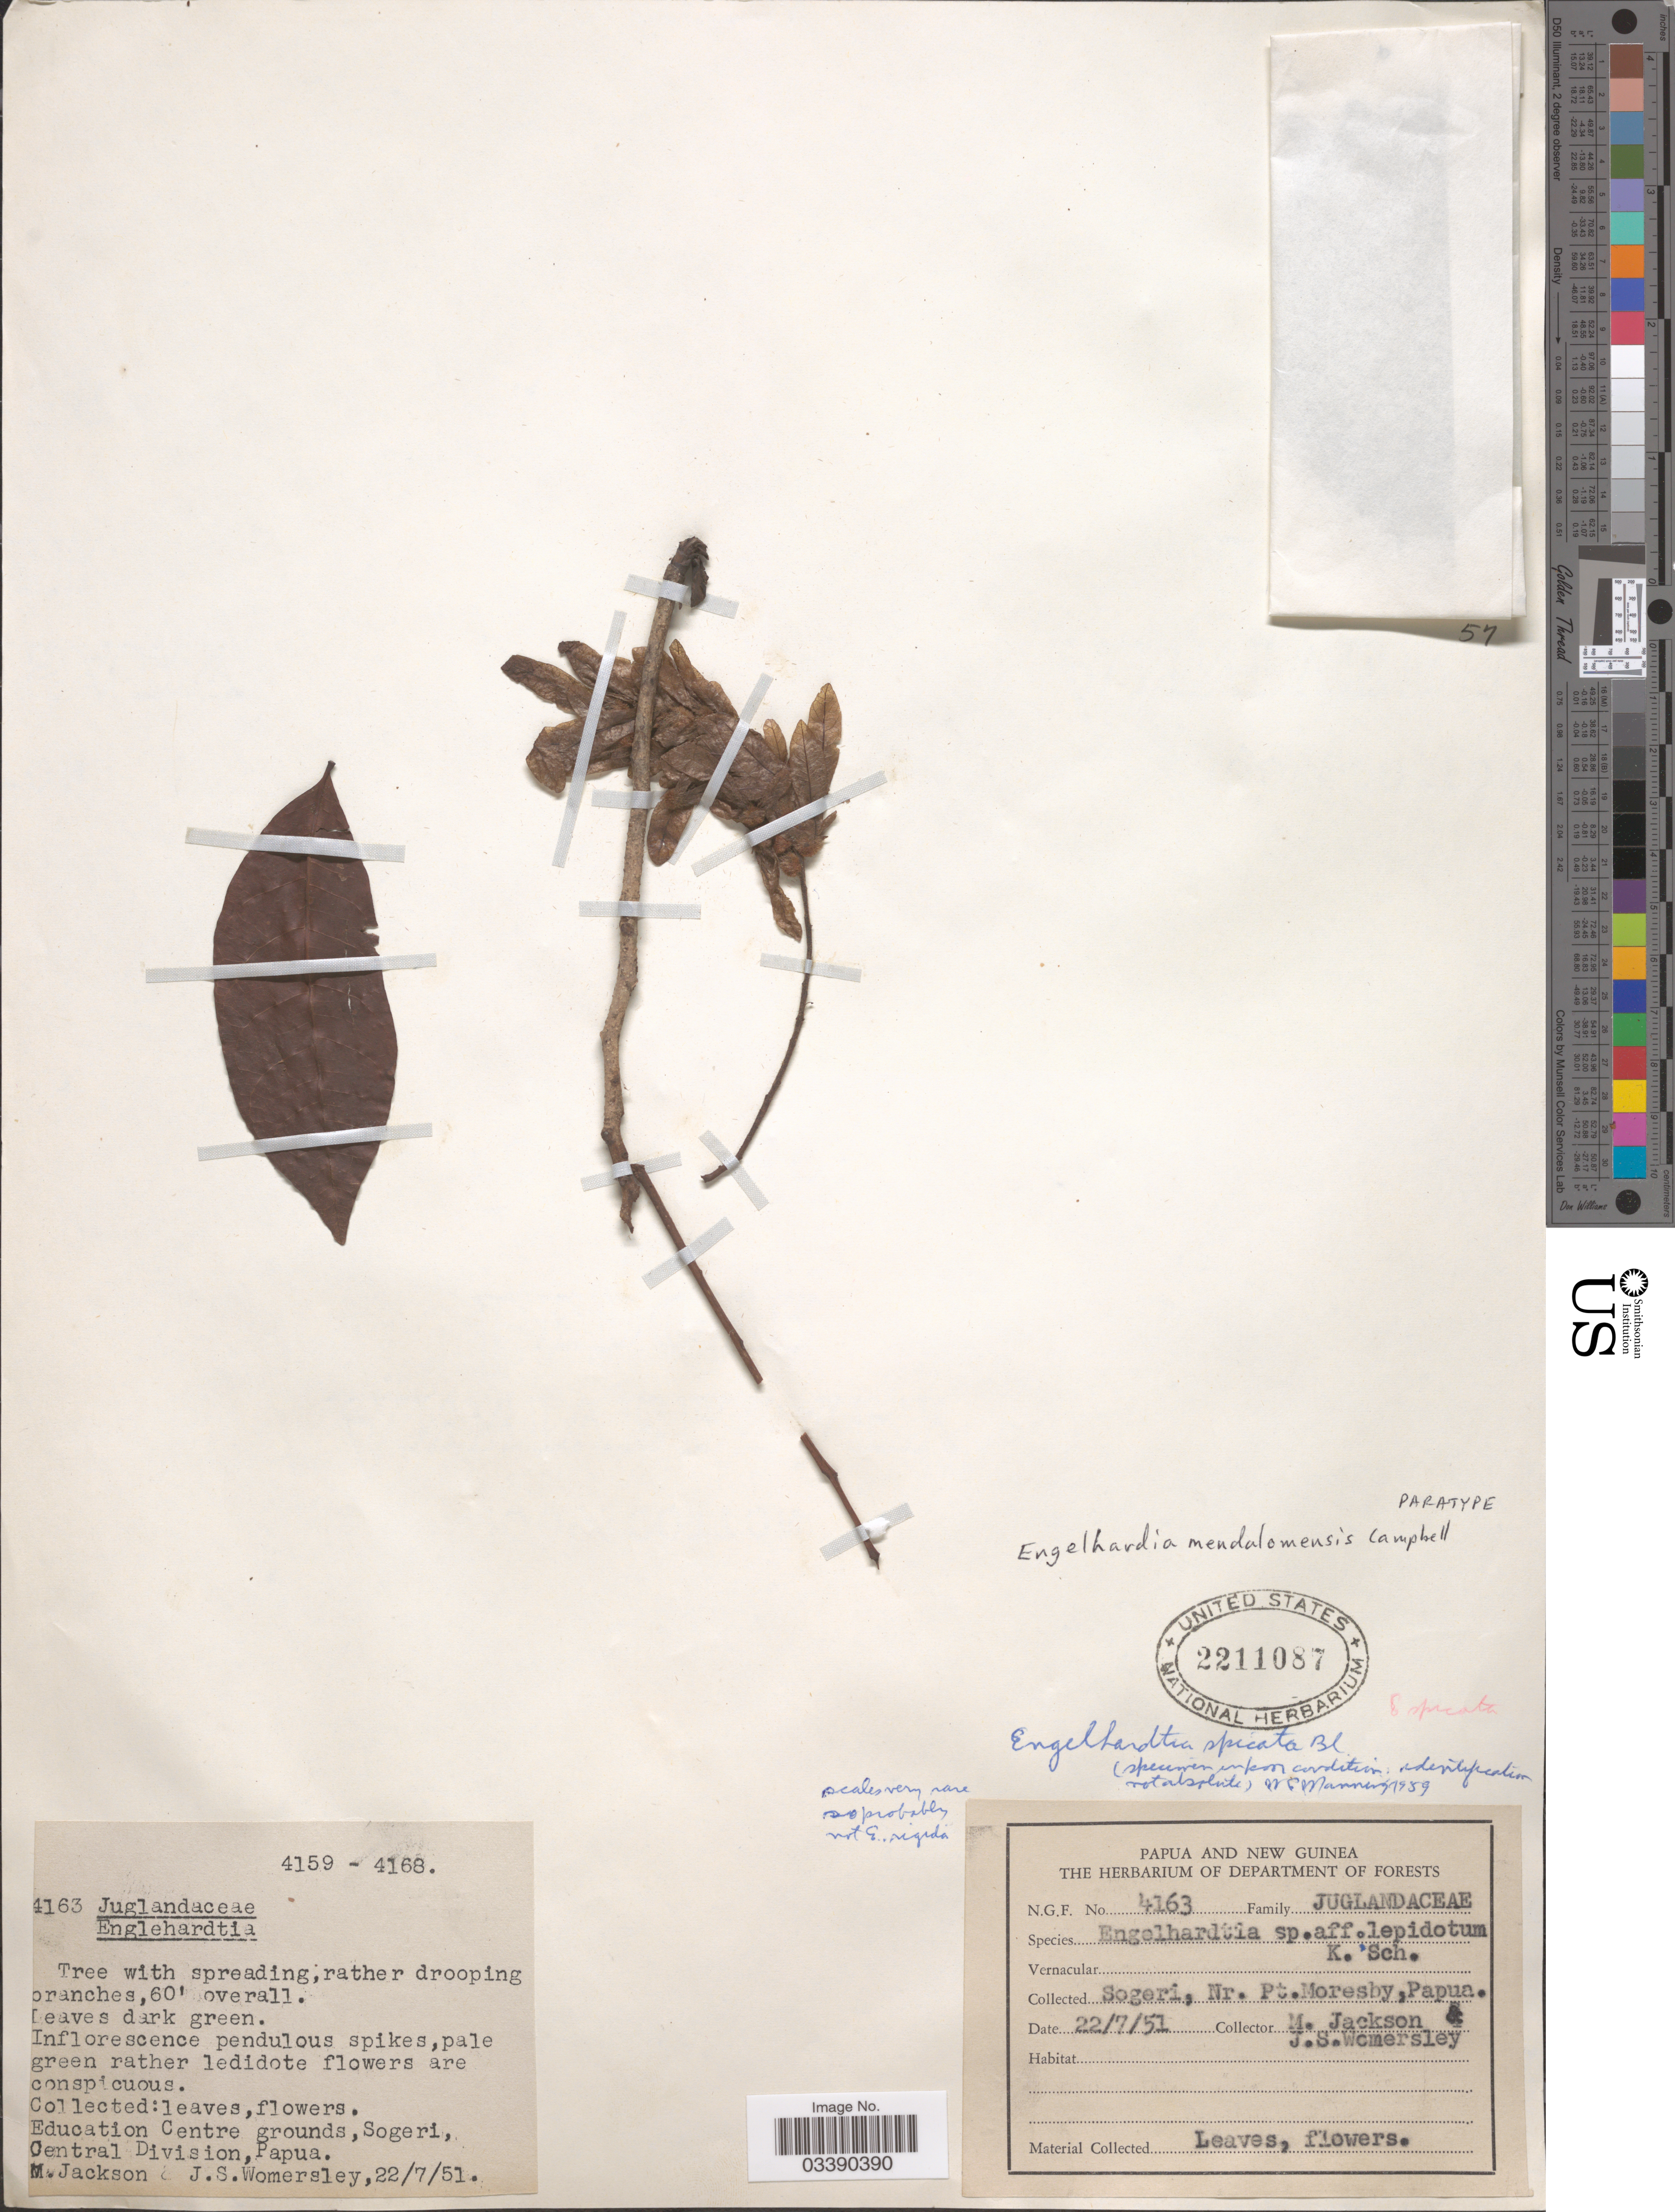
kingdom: Plantae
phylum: Tracheophyta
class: Magnoliopsida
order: Fagales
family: Juglandaceae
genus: Engelhardia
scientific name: Engelhardia mendalomensis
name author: E.J.F. Campb.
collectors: M. Jackson & J. S. Womersley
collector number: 4163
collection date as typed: Transcribed d/m/y: 22/7/51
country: Papua New Guinea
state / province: Central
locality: Education Centre grounds, Sogeri, Central Division, Papua. Nr. Pt. Moresby. New Guinea. [unsure placement]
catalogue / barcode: US 2211087